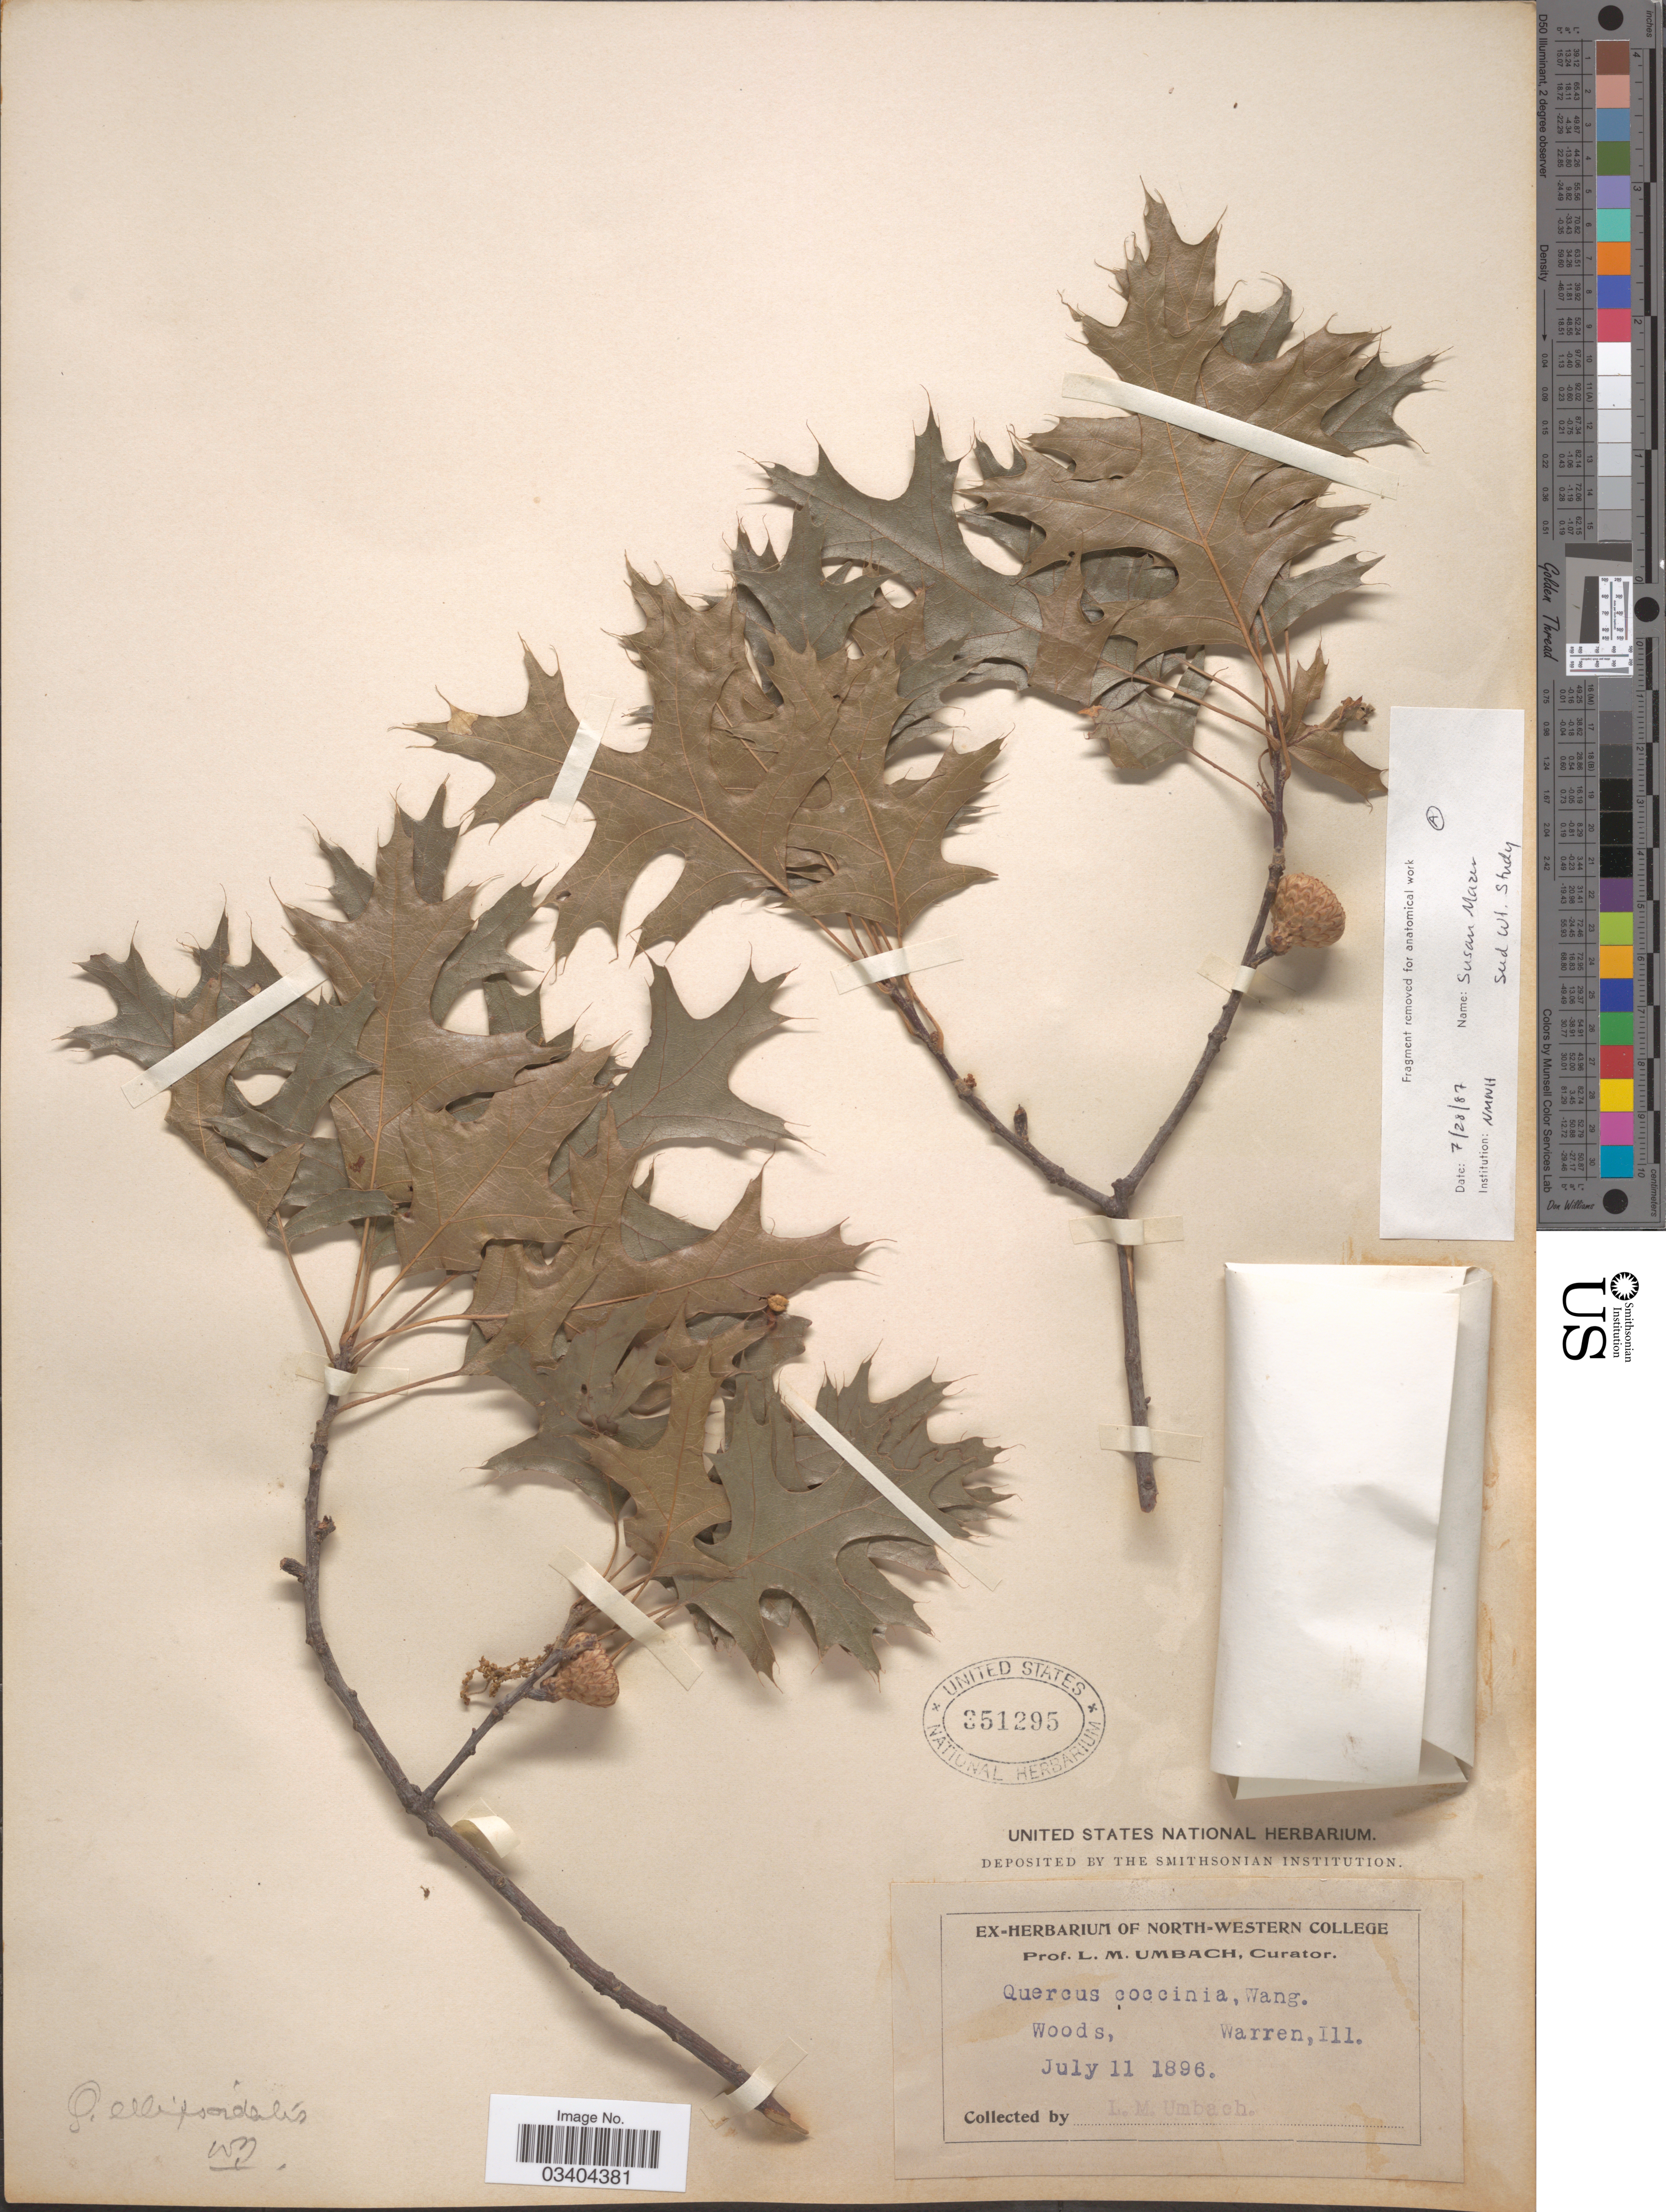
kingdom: Plantae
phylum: Tracheophyta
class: Magnoliopsida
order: Fagales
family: Fagaceae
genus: Quercus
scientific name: Quercus ellipsoidalis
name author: E.J. Hill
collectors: L. M. Umbach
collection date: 1896-07-11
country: United States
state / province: Illinois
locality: Woods, Warren.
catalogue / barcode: US 351295